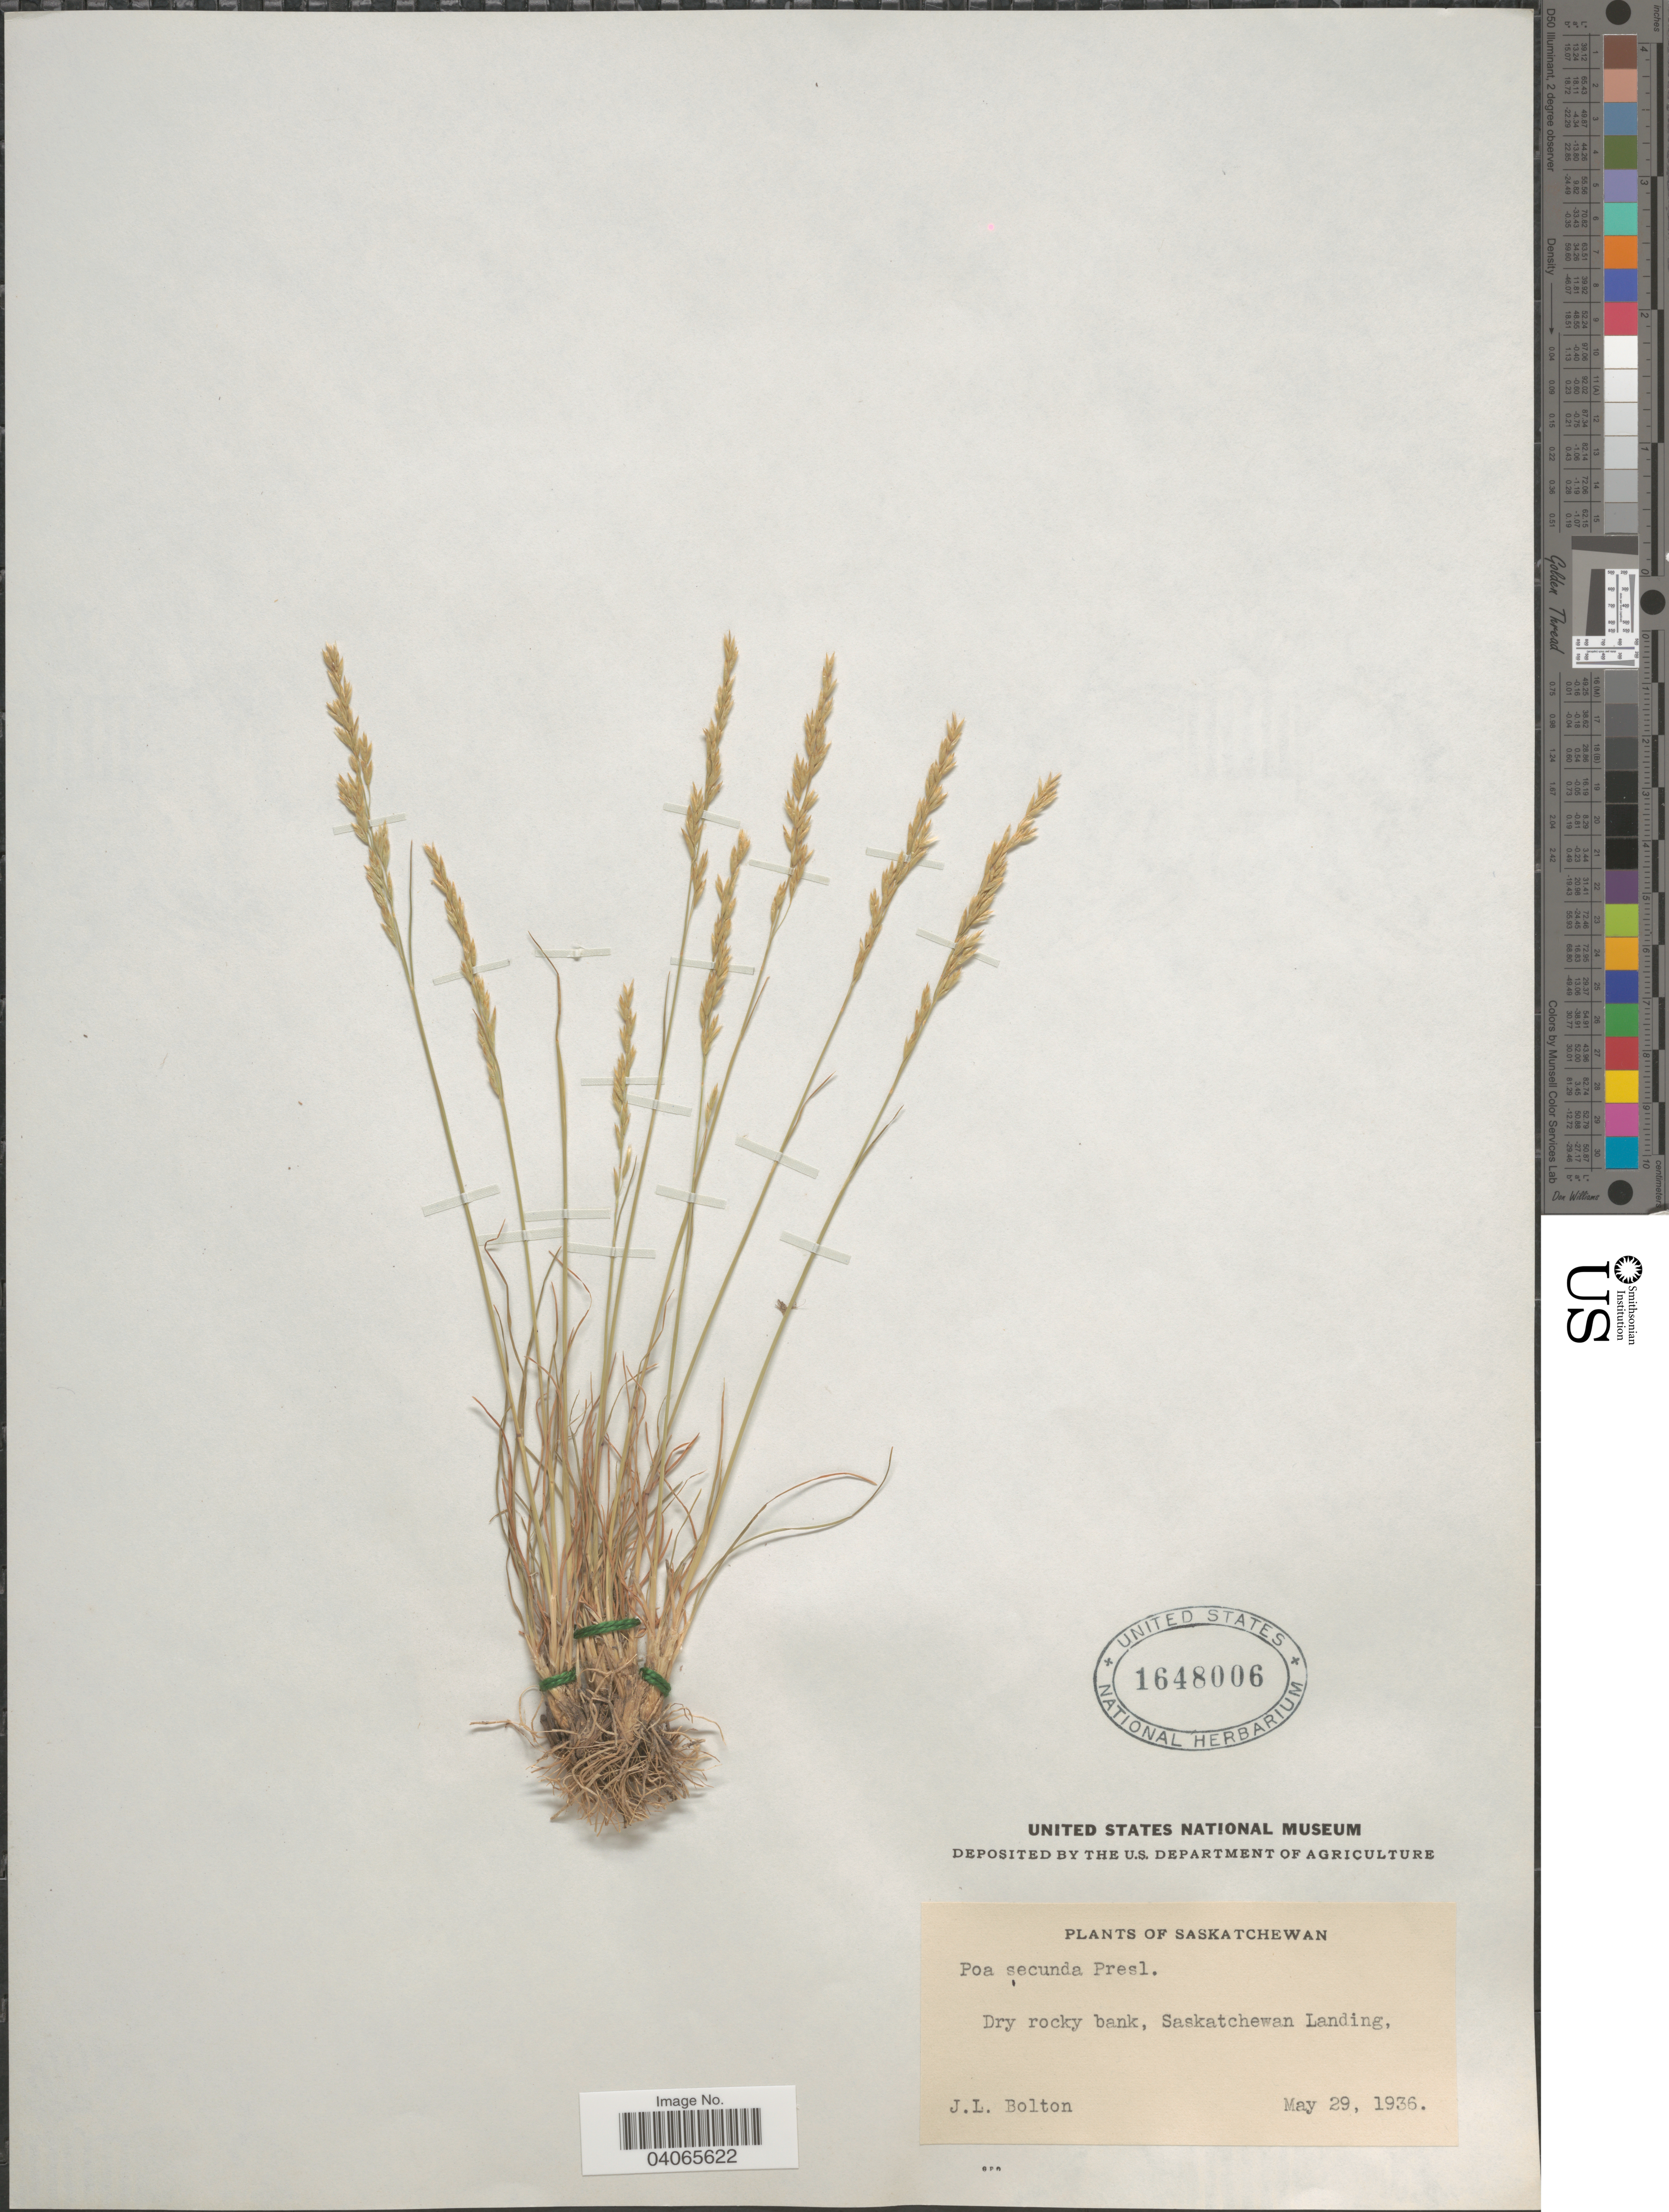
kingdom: Plantae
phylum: Tracheophyta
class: Liliopsida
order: Poales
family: Poaceae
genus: Poa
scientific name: Poa secunda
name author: J. Presl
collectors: J. Bolton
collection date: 1936-05-29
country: Canada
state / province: Saskatchewan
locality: Saskatchewan Landing.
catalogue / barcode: US 1648006